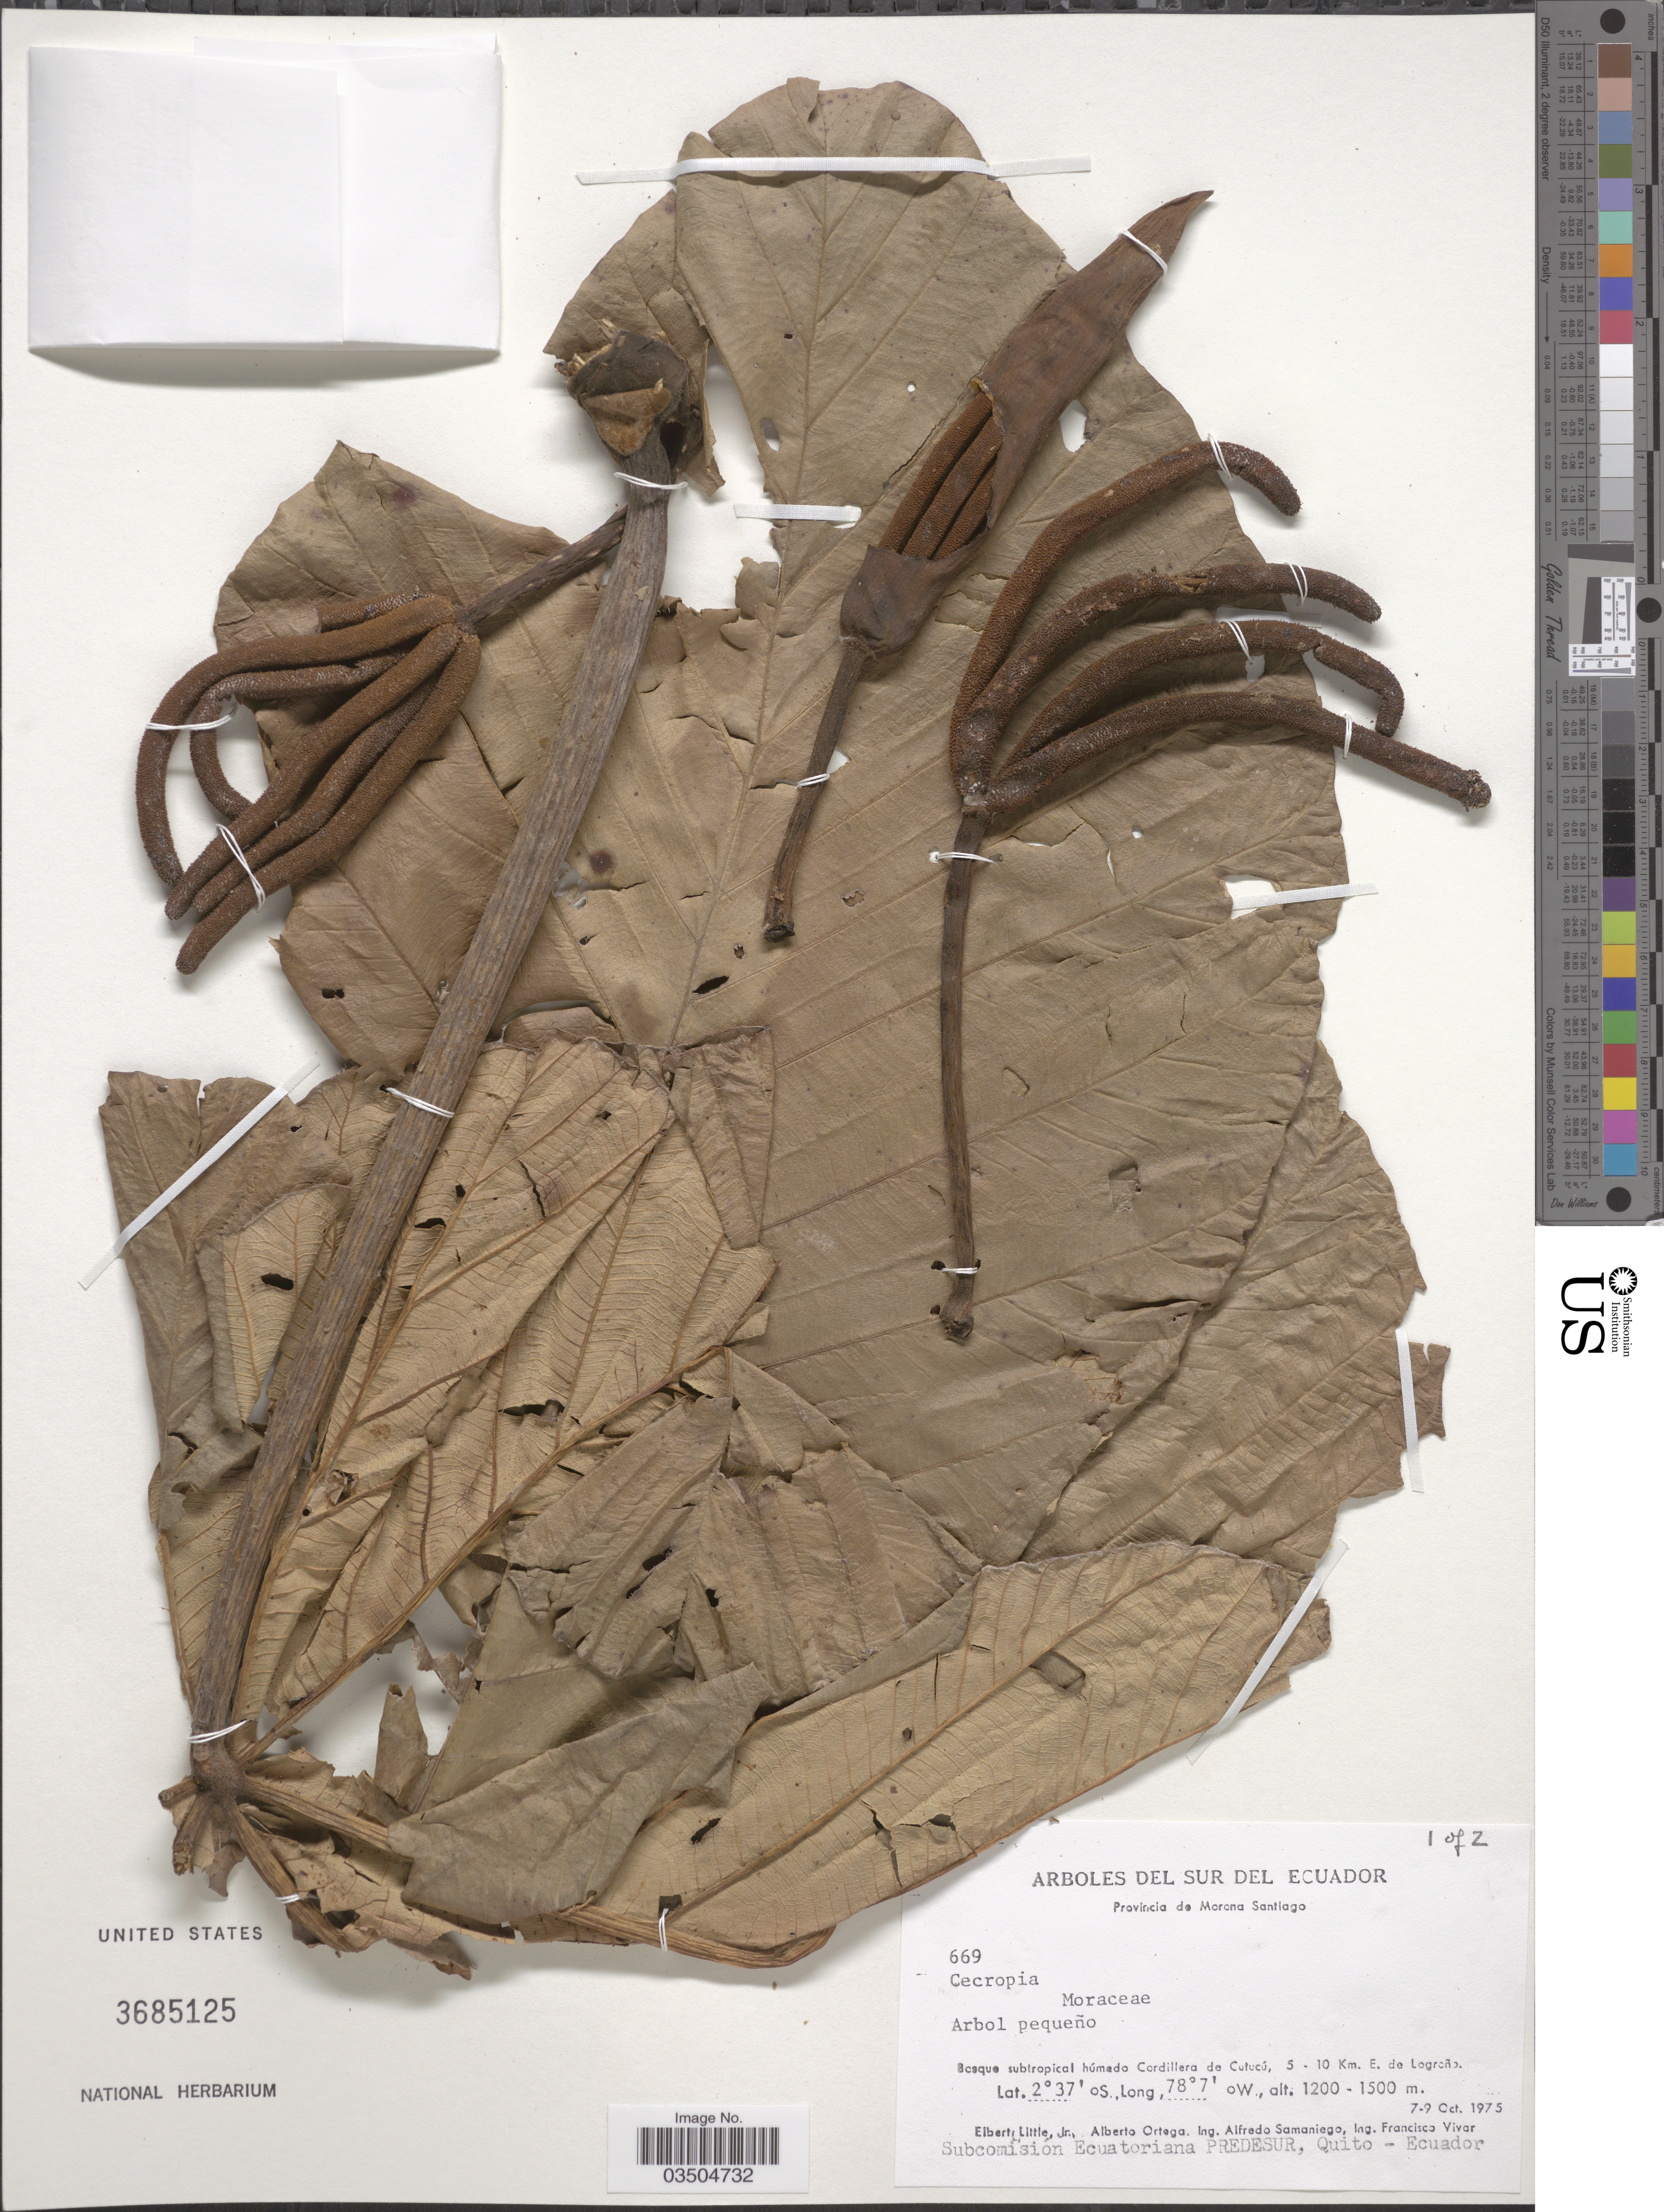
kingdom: Plantae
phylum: Tracheophyta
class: Magnoliopsida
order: Rosales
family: Urticaceae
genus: Cecropia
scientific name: Cecropia sp.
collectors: E. L. Little, A. T. Ortega U., A. V. Samaniego & I. Vivar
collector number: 669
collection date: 1975-10-07/1975-10-09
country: Ecuador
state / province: Morona-Santiago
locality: Del Sur Del Ecuador. Provincia de Morona Santiago. Bosque subtropical húmedo Cordillera de Cotucú, 5-10 Km. E. de Logroño.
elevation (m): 1200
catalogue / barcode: US 3685125